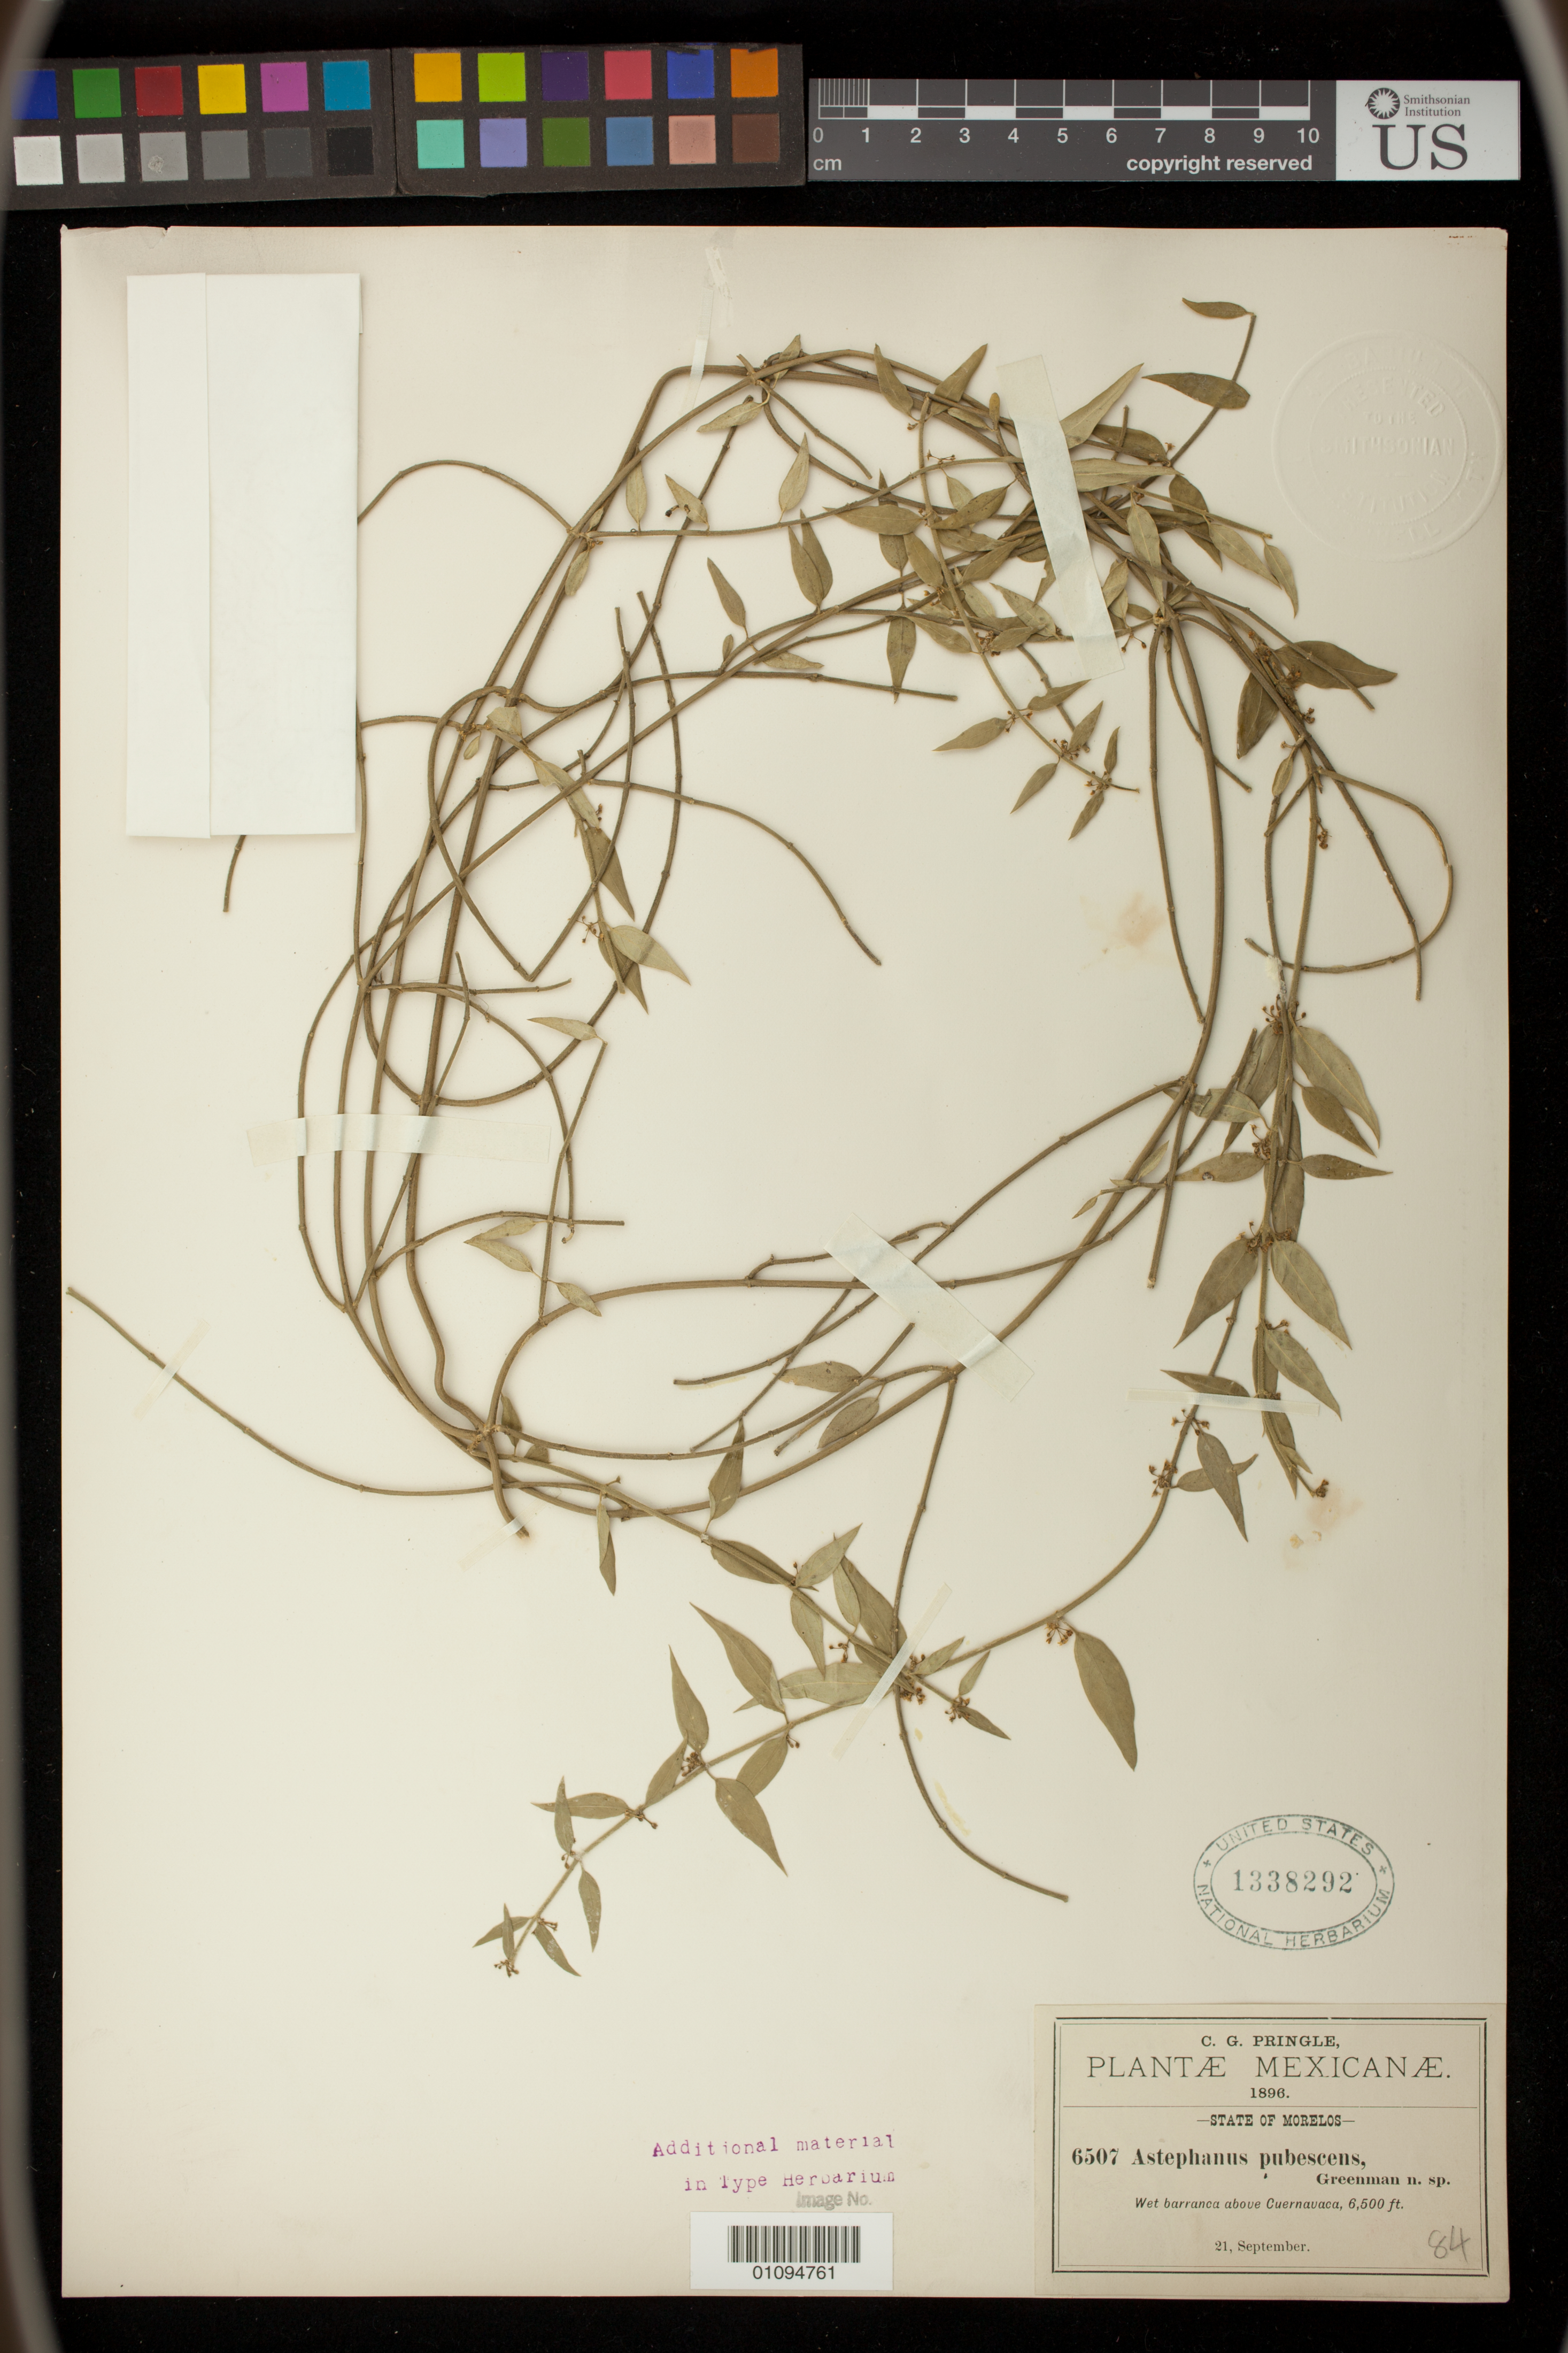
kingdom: Plantae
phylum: Tracheophyta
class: Magnoliopsida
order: Gentianales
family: Apocynaceae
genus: Astephanus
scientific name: Astephanus pubescens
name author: Greenm.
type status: Isosyntype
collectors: C. G. Pringle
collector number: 6507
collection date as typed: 21 Sep 1896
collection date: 1896-09-21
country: Mexico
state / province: Morelos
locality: Cuernavaca.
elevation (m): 1981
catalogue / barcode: US 1338292